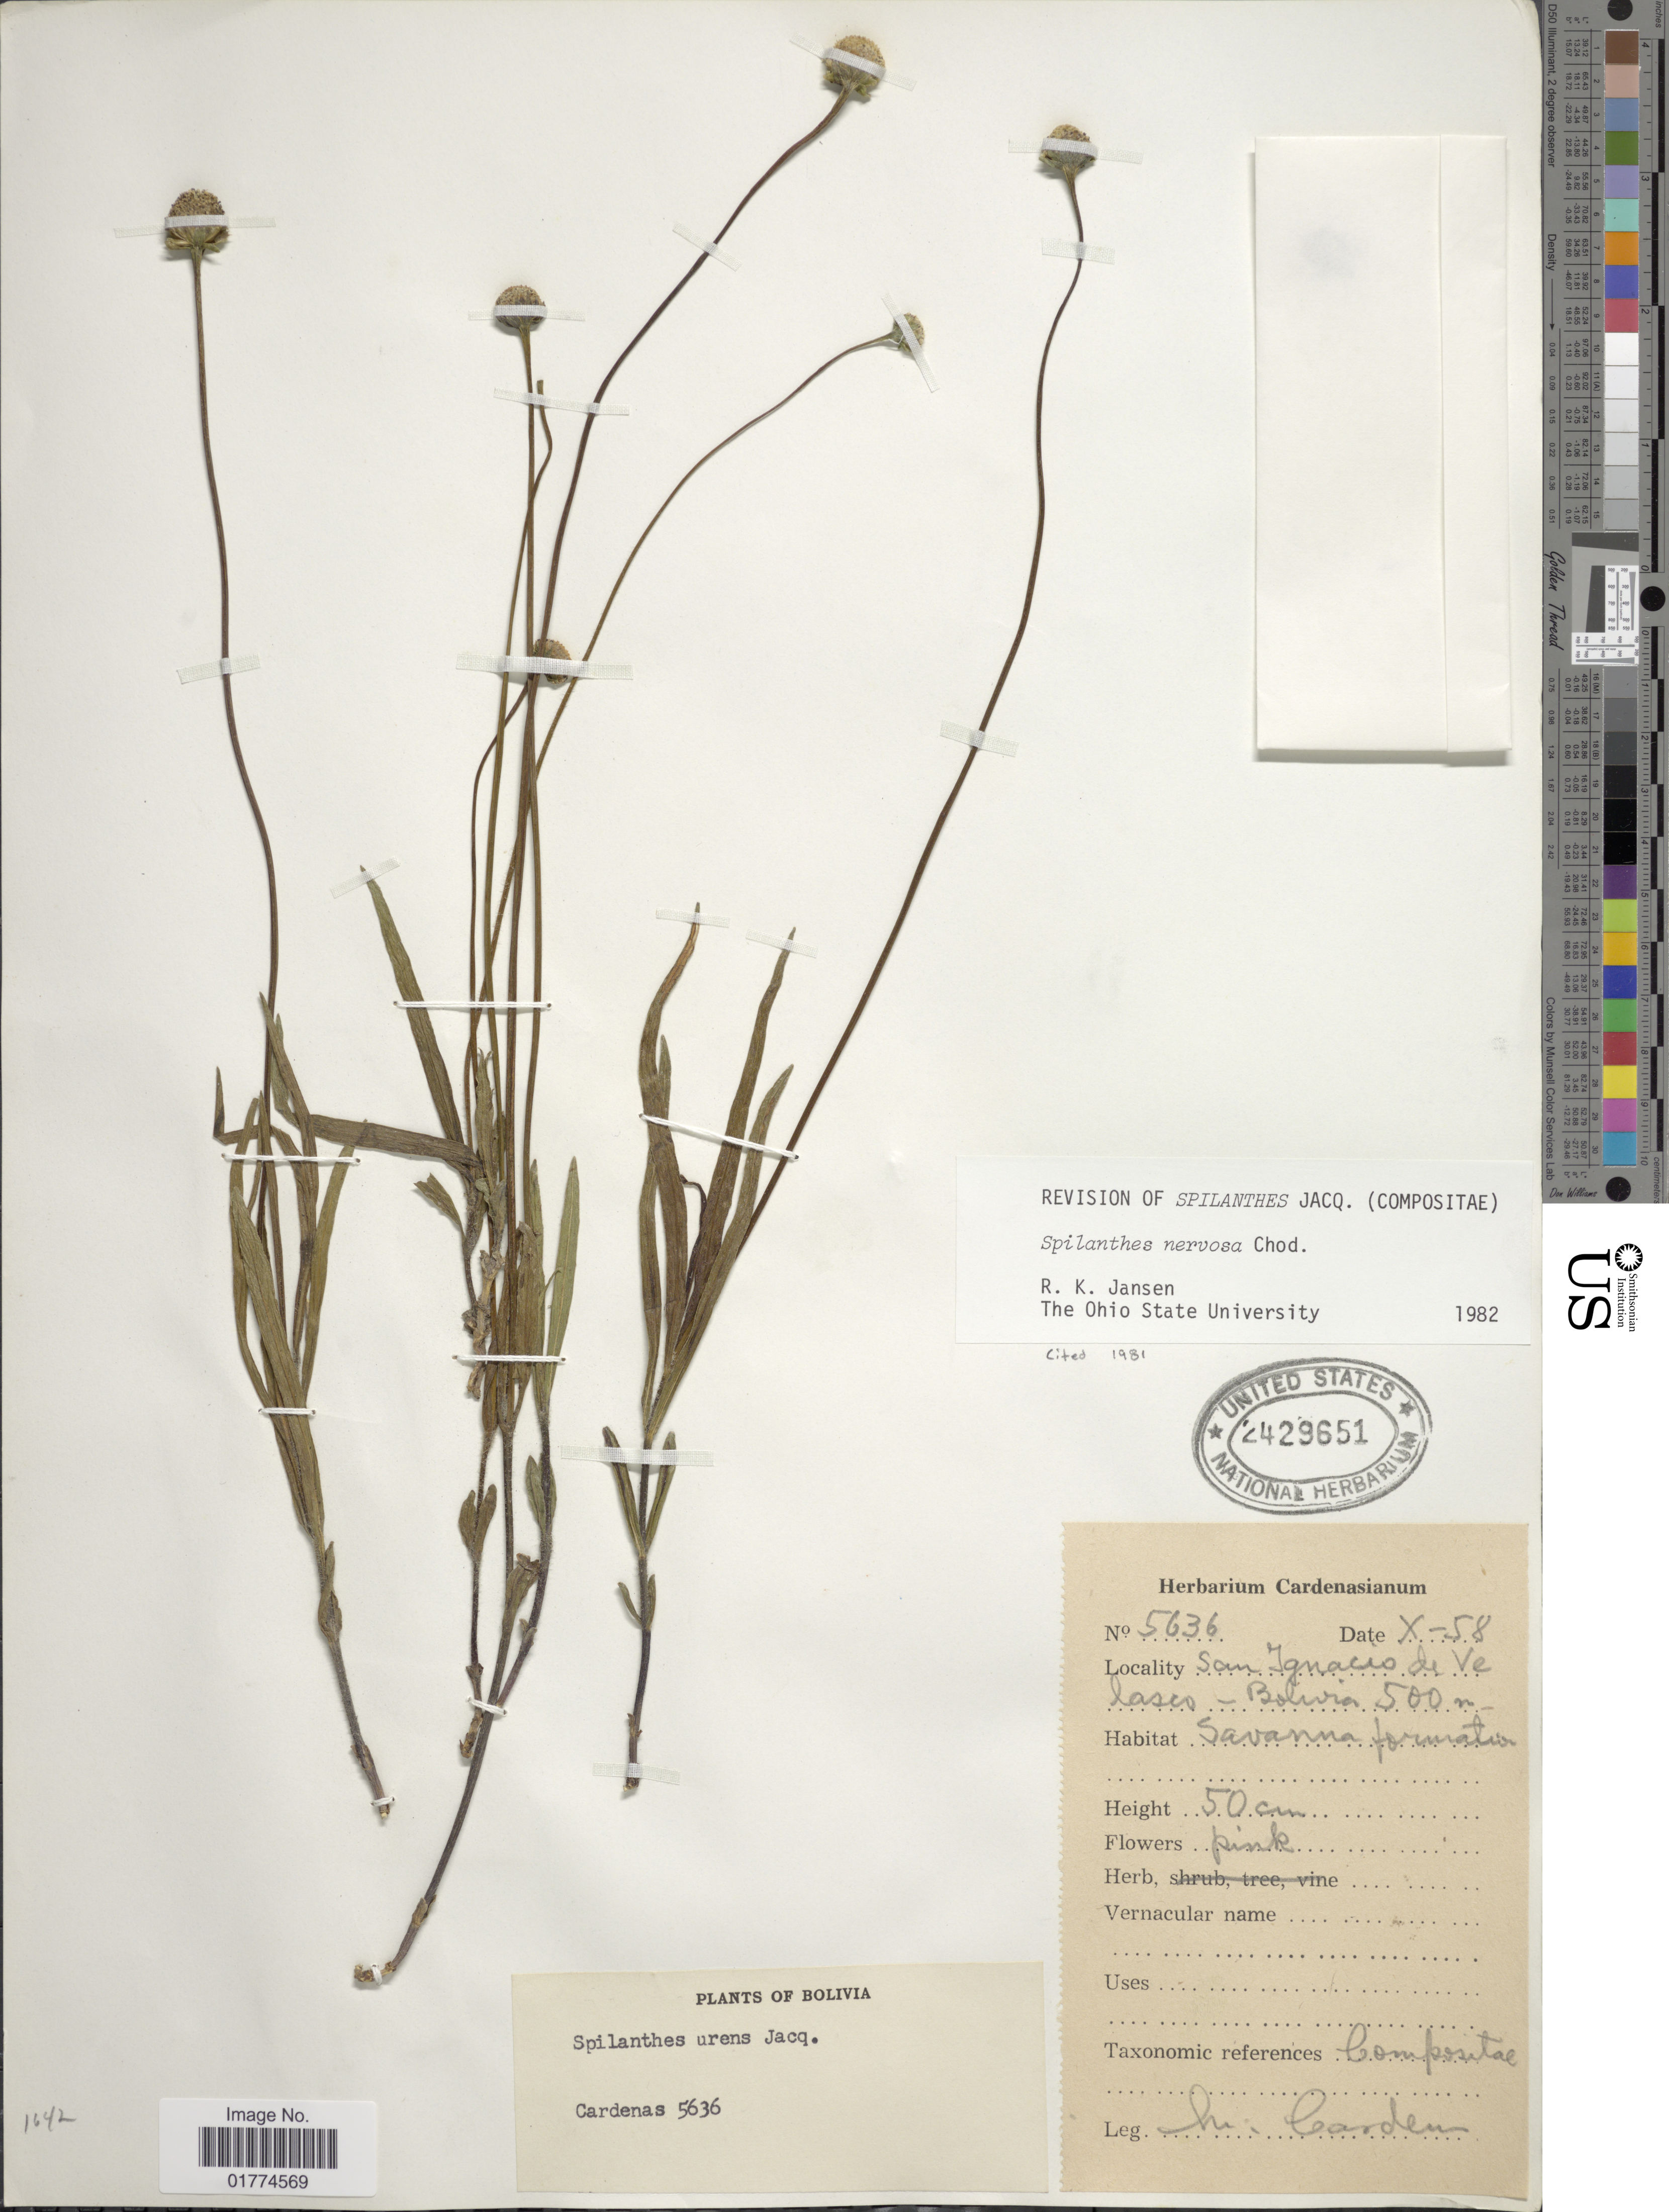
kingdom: Plantae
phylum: Tracheophyta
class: Magnoliopsida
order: Asterales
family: Asteraceae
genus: Spilanthes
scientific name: Spilanthes nervosa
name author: Chodat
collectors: M. Cárdenas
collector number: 5636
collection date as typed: Transcribed d/m/y: /10/58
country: Bolivia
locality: San Ignacio de Velasco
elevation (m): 500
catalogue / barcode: US 2429651